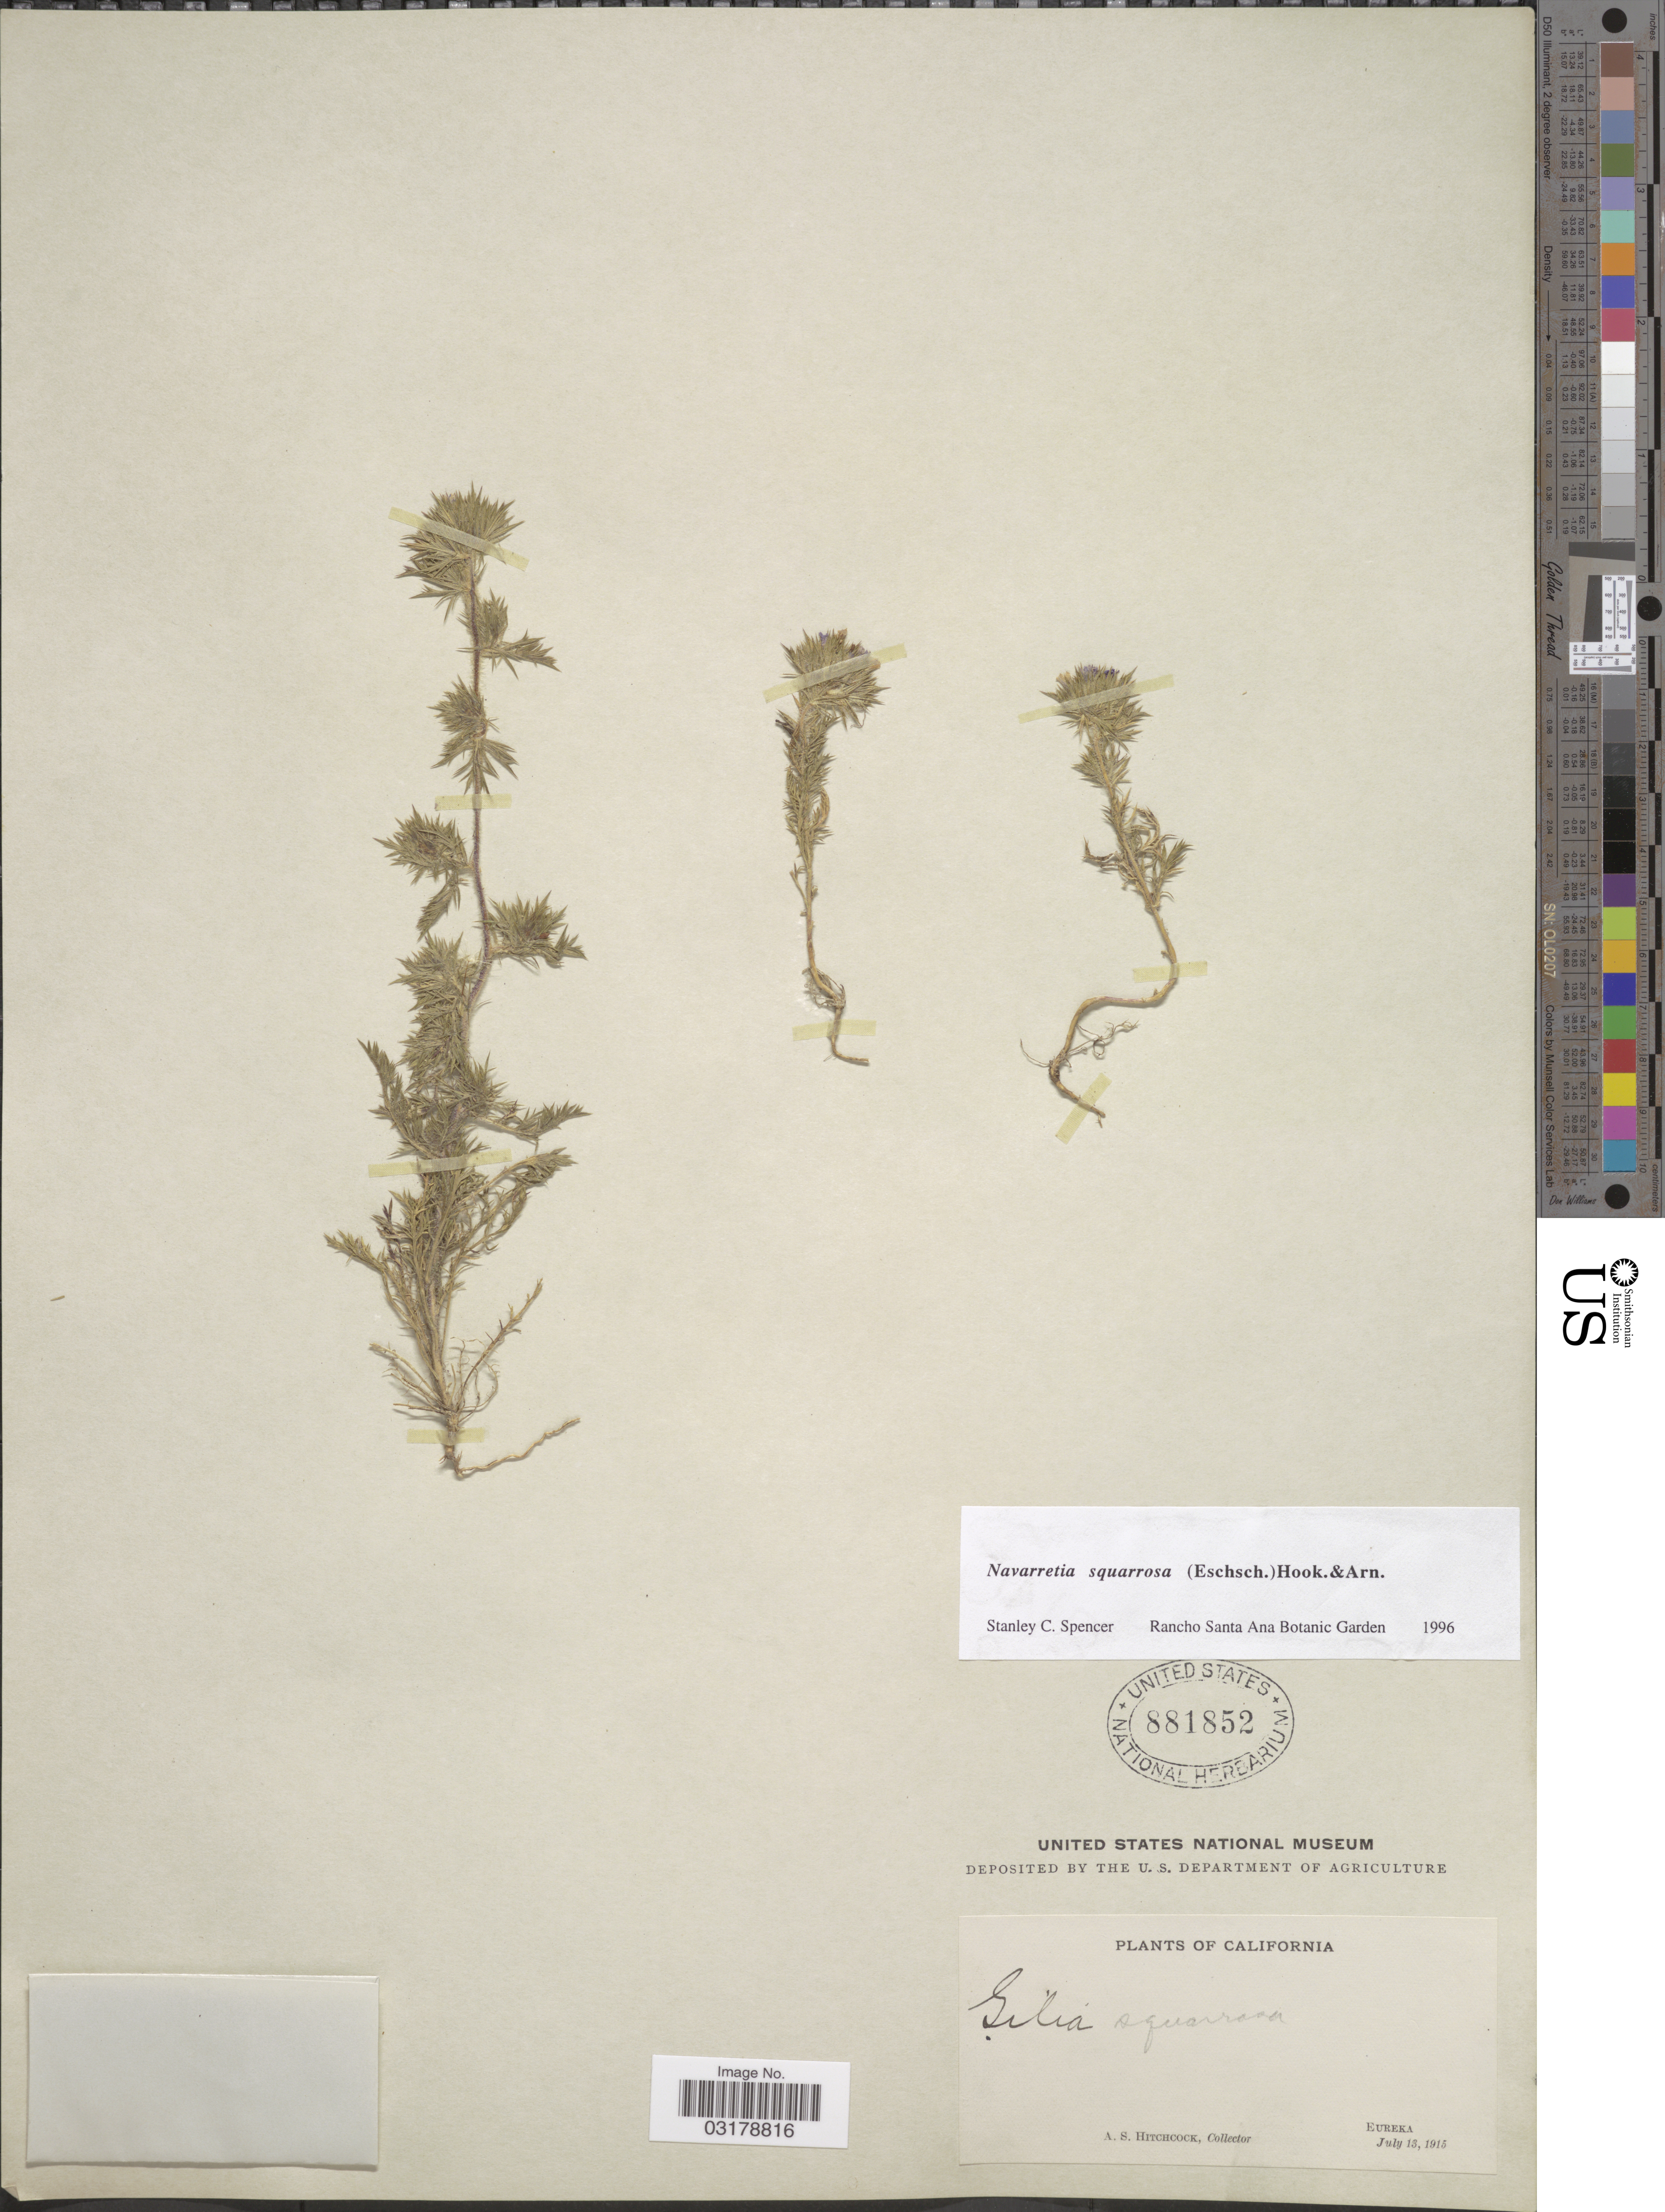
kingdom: Plantae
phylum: Tracheophyta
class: Magnoliopsida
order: Ericales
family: Polemoniaceae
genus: Navarretia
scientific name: Navarretia squarrosa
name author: (Eschsch.) Hook. & Arn.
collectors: A. S. Hitchcock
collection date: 1915-07-13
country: United States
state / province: California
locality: Eureka.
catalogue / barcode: US 881852